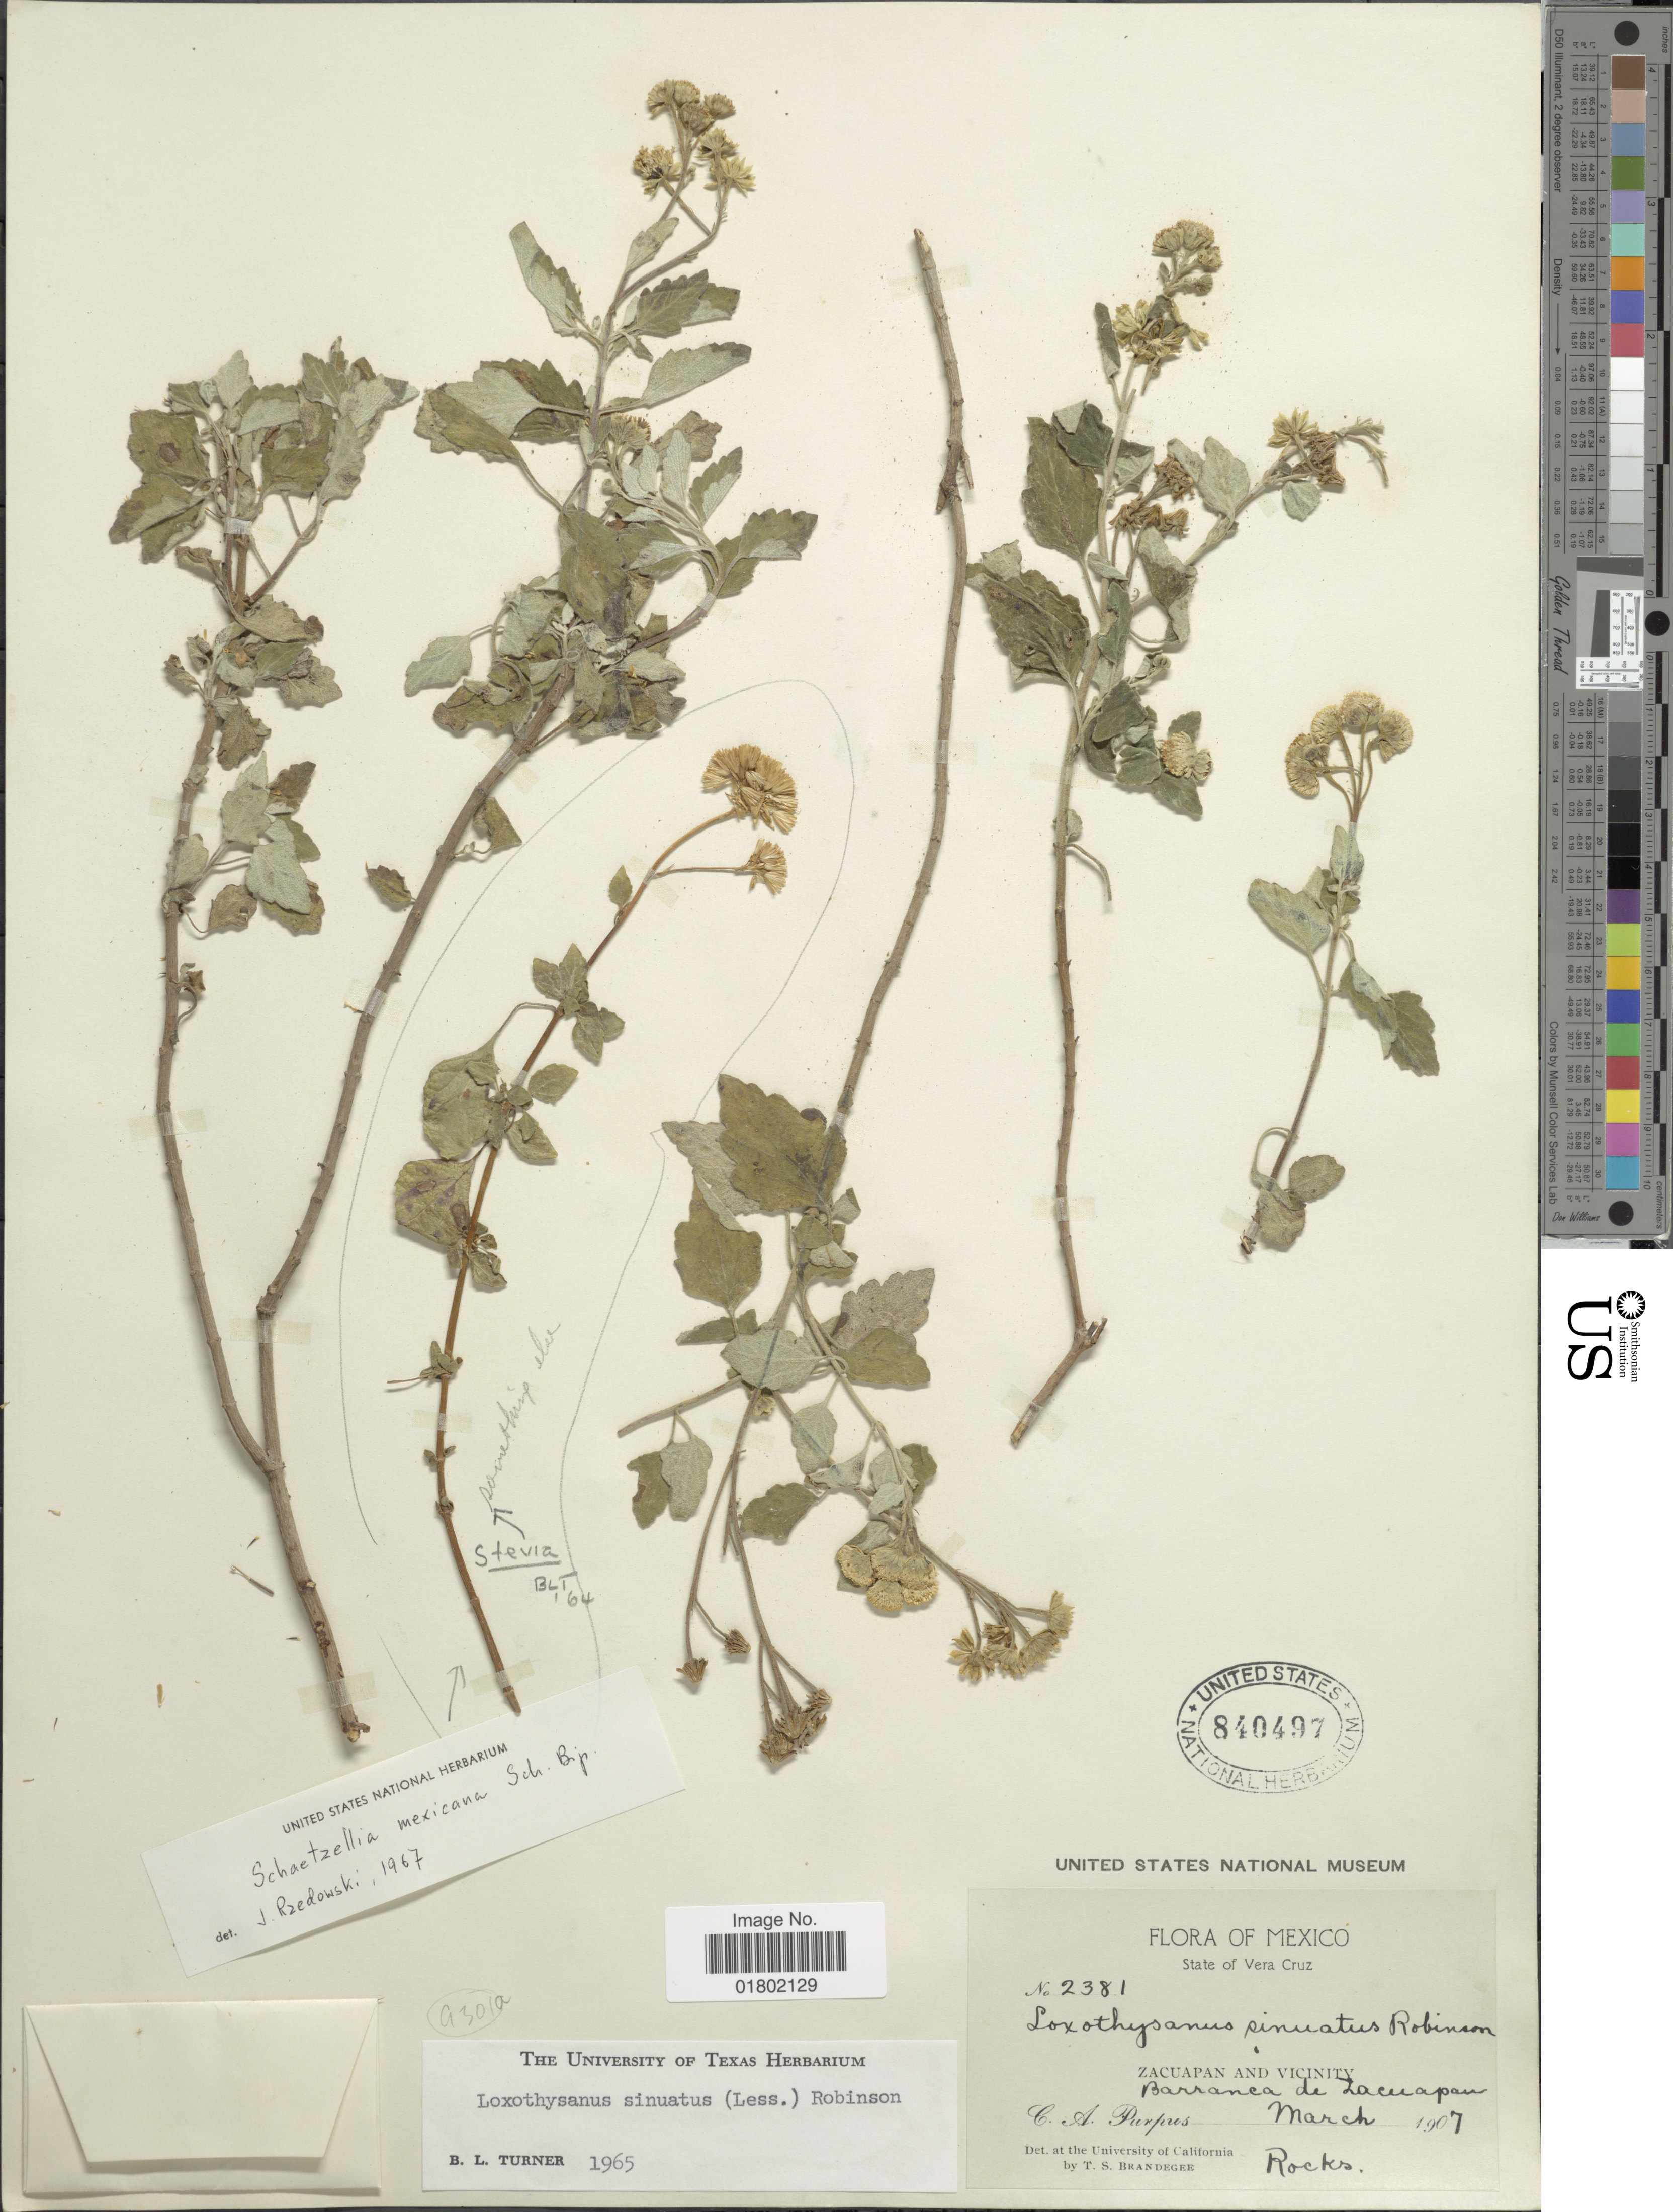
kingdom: Plantae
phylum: Tracheophyta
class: Magnoliopsida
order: Asterales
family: Asteraceae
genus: Loxothysanus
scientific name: Loxothysanus sp.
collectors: C. A. Purpus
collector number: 2381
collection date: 1907-03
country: Mexico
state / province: Veracruz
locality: Zacuapan and vicinity, barranca de Zacuapan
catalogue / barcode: US 840497